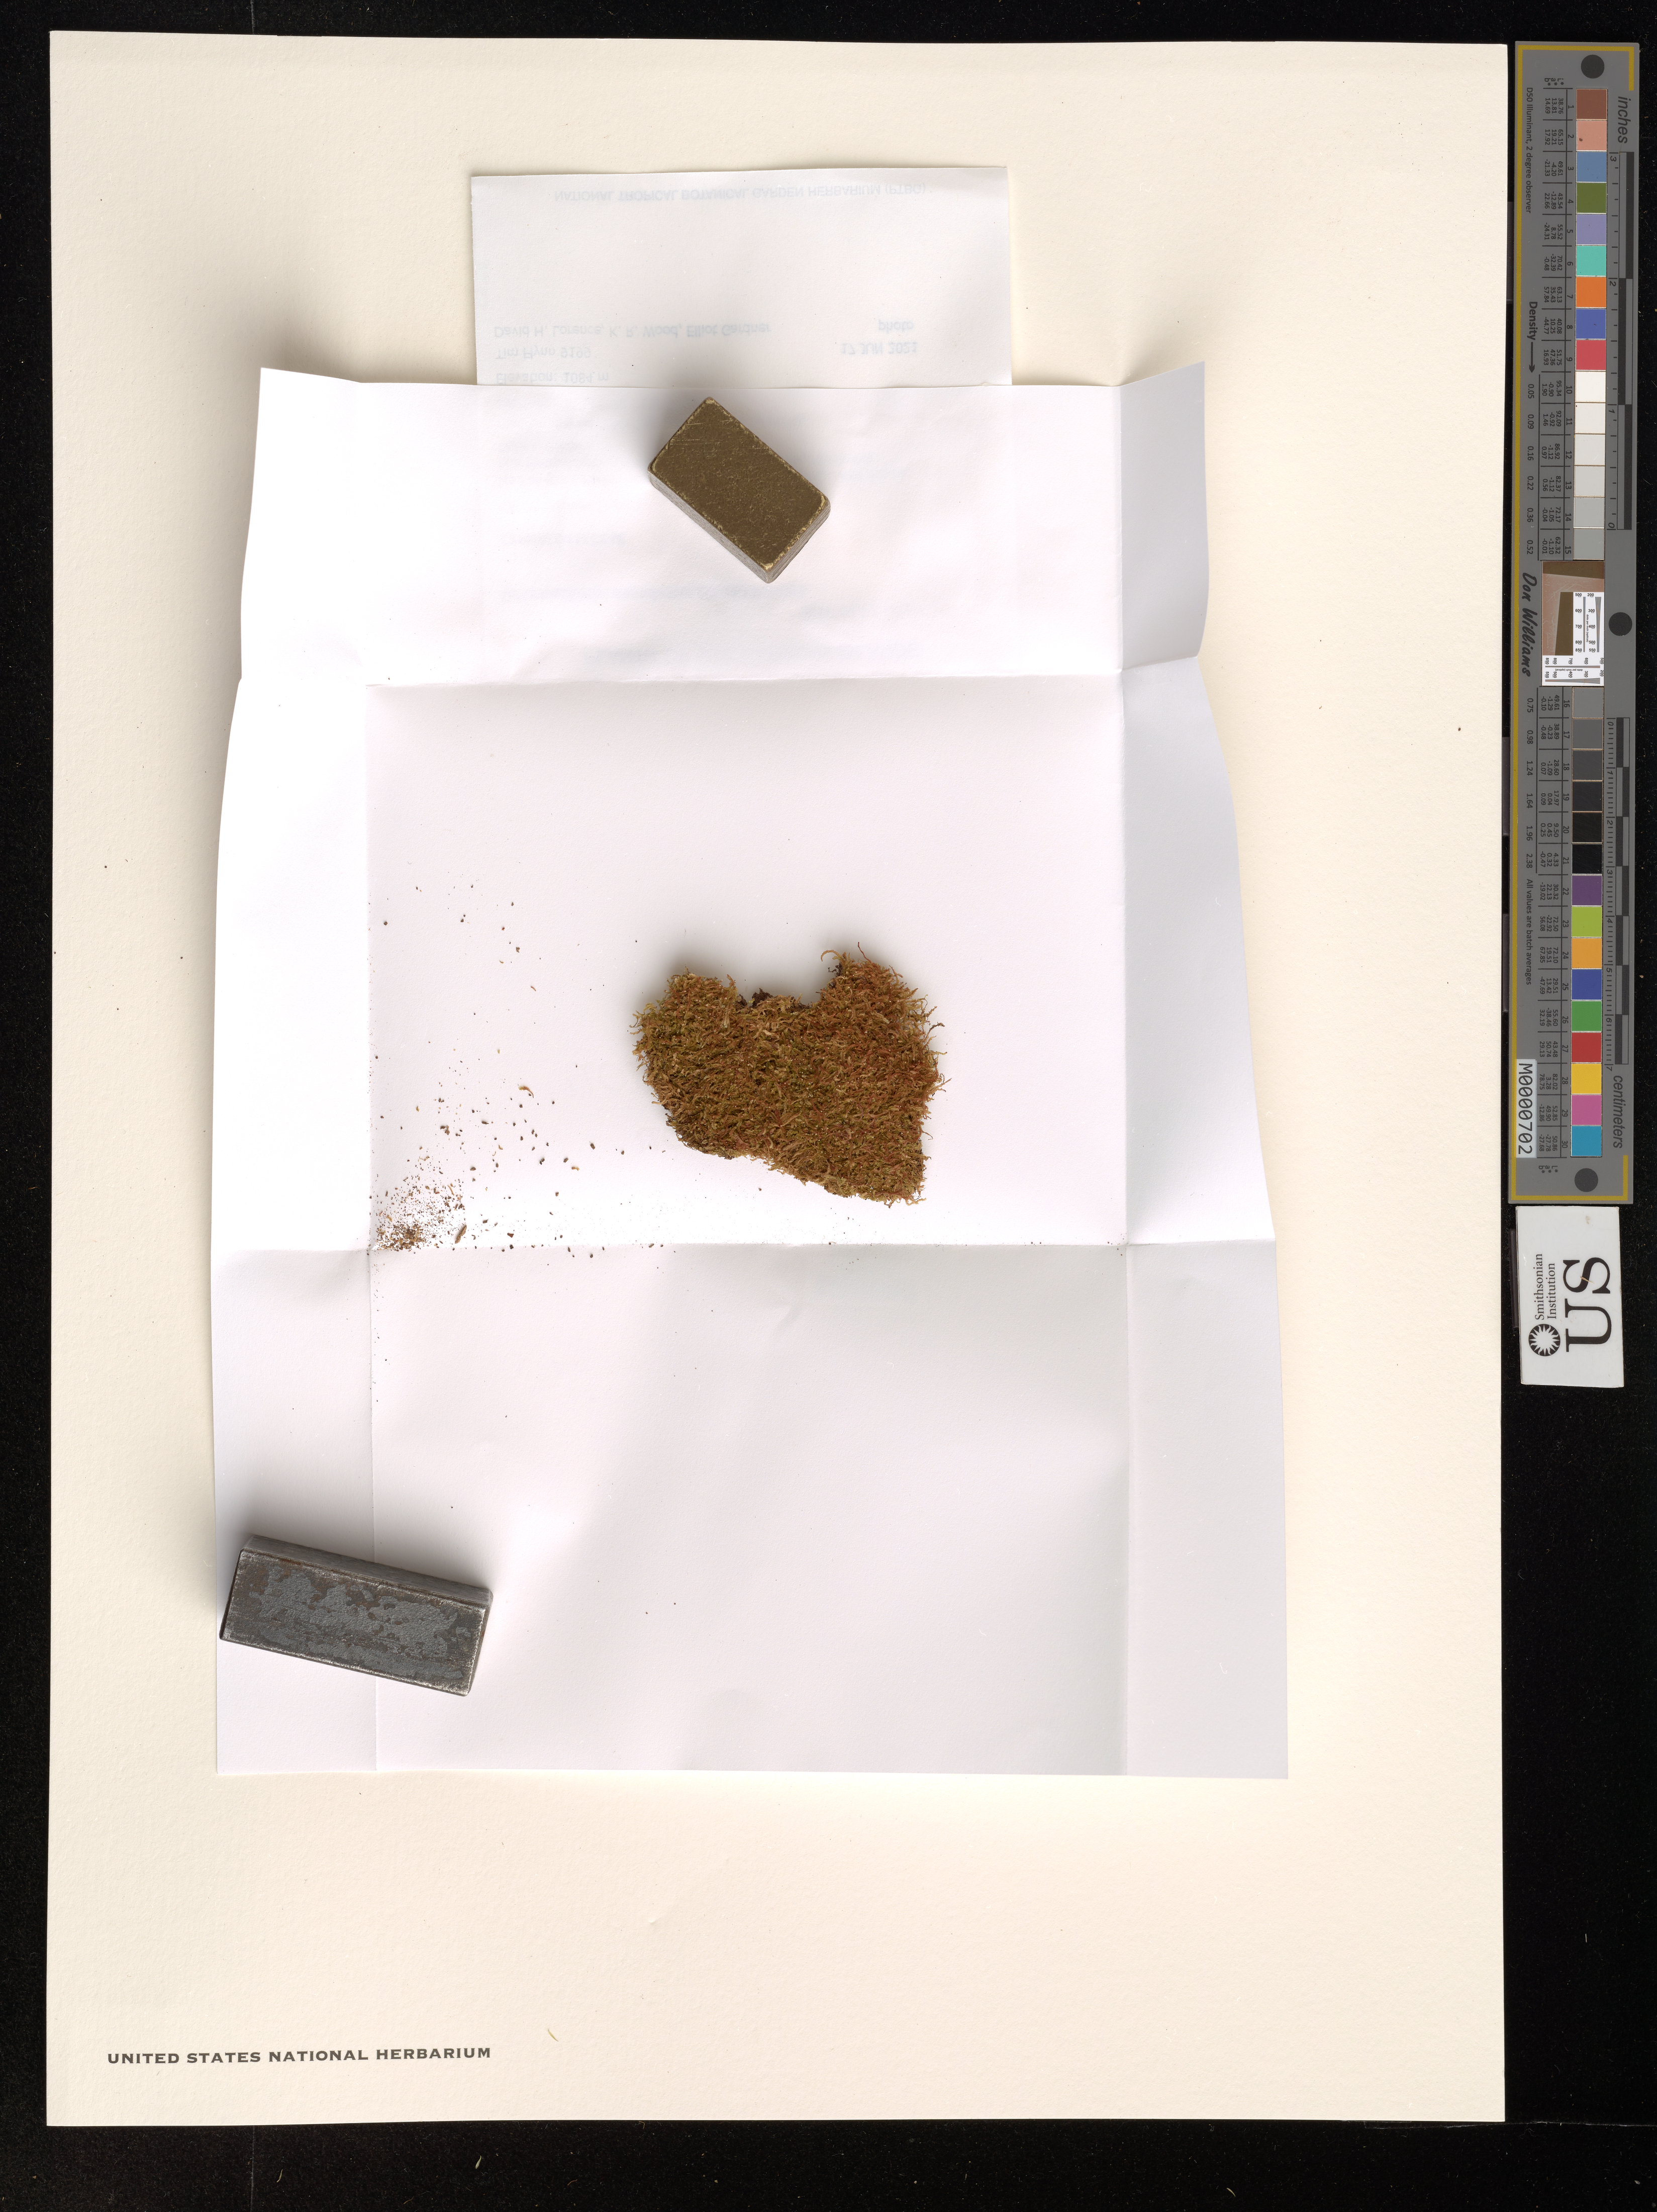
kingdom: Plantae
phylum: Marchantiophyta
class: Jungermanniopsida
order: Jungermanniales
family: Cephaloziaceae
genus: Odontoschisma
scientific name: Odontoschisma denudatum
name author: (Nees) Dumort.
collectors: T. Flynn, D. Lorence, K. R. Wood & E. Gardner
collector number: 9199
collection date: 2021-06-17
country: United States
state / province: Hawaii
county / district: Kauai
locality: The Hawaiian Islands. Kauai Waimea District. Na Pali-Kona Forest Reserve, Milolii access road.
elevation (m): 1084